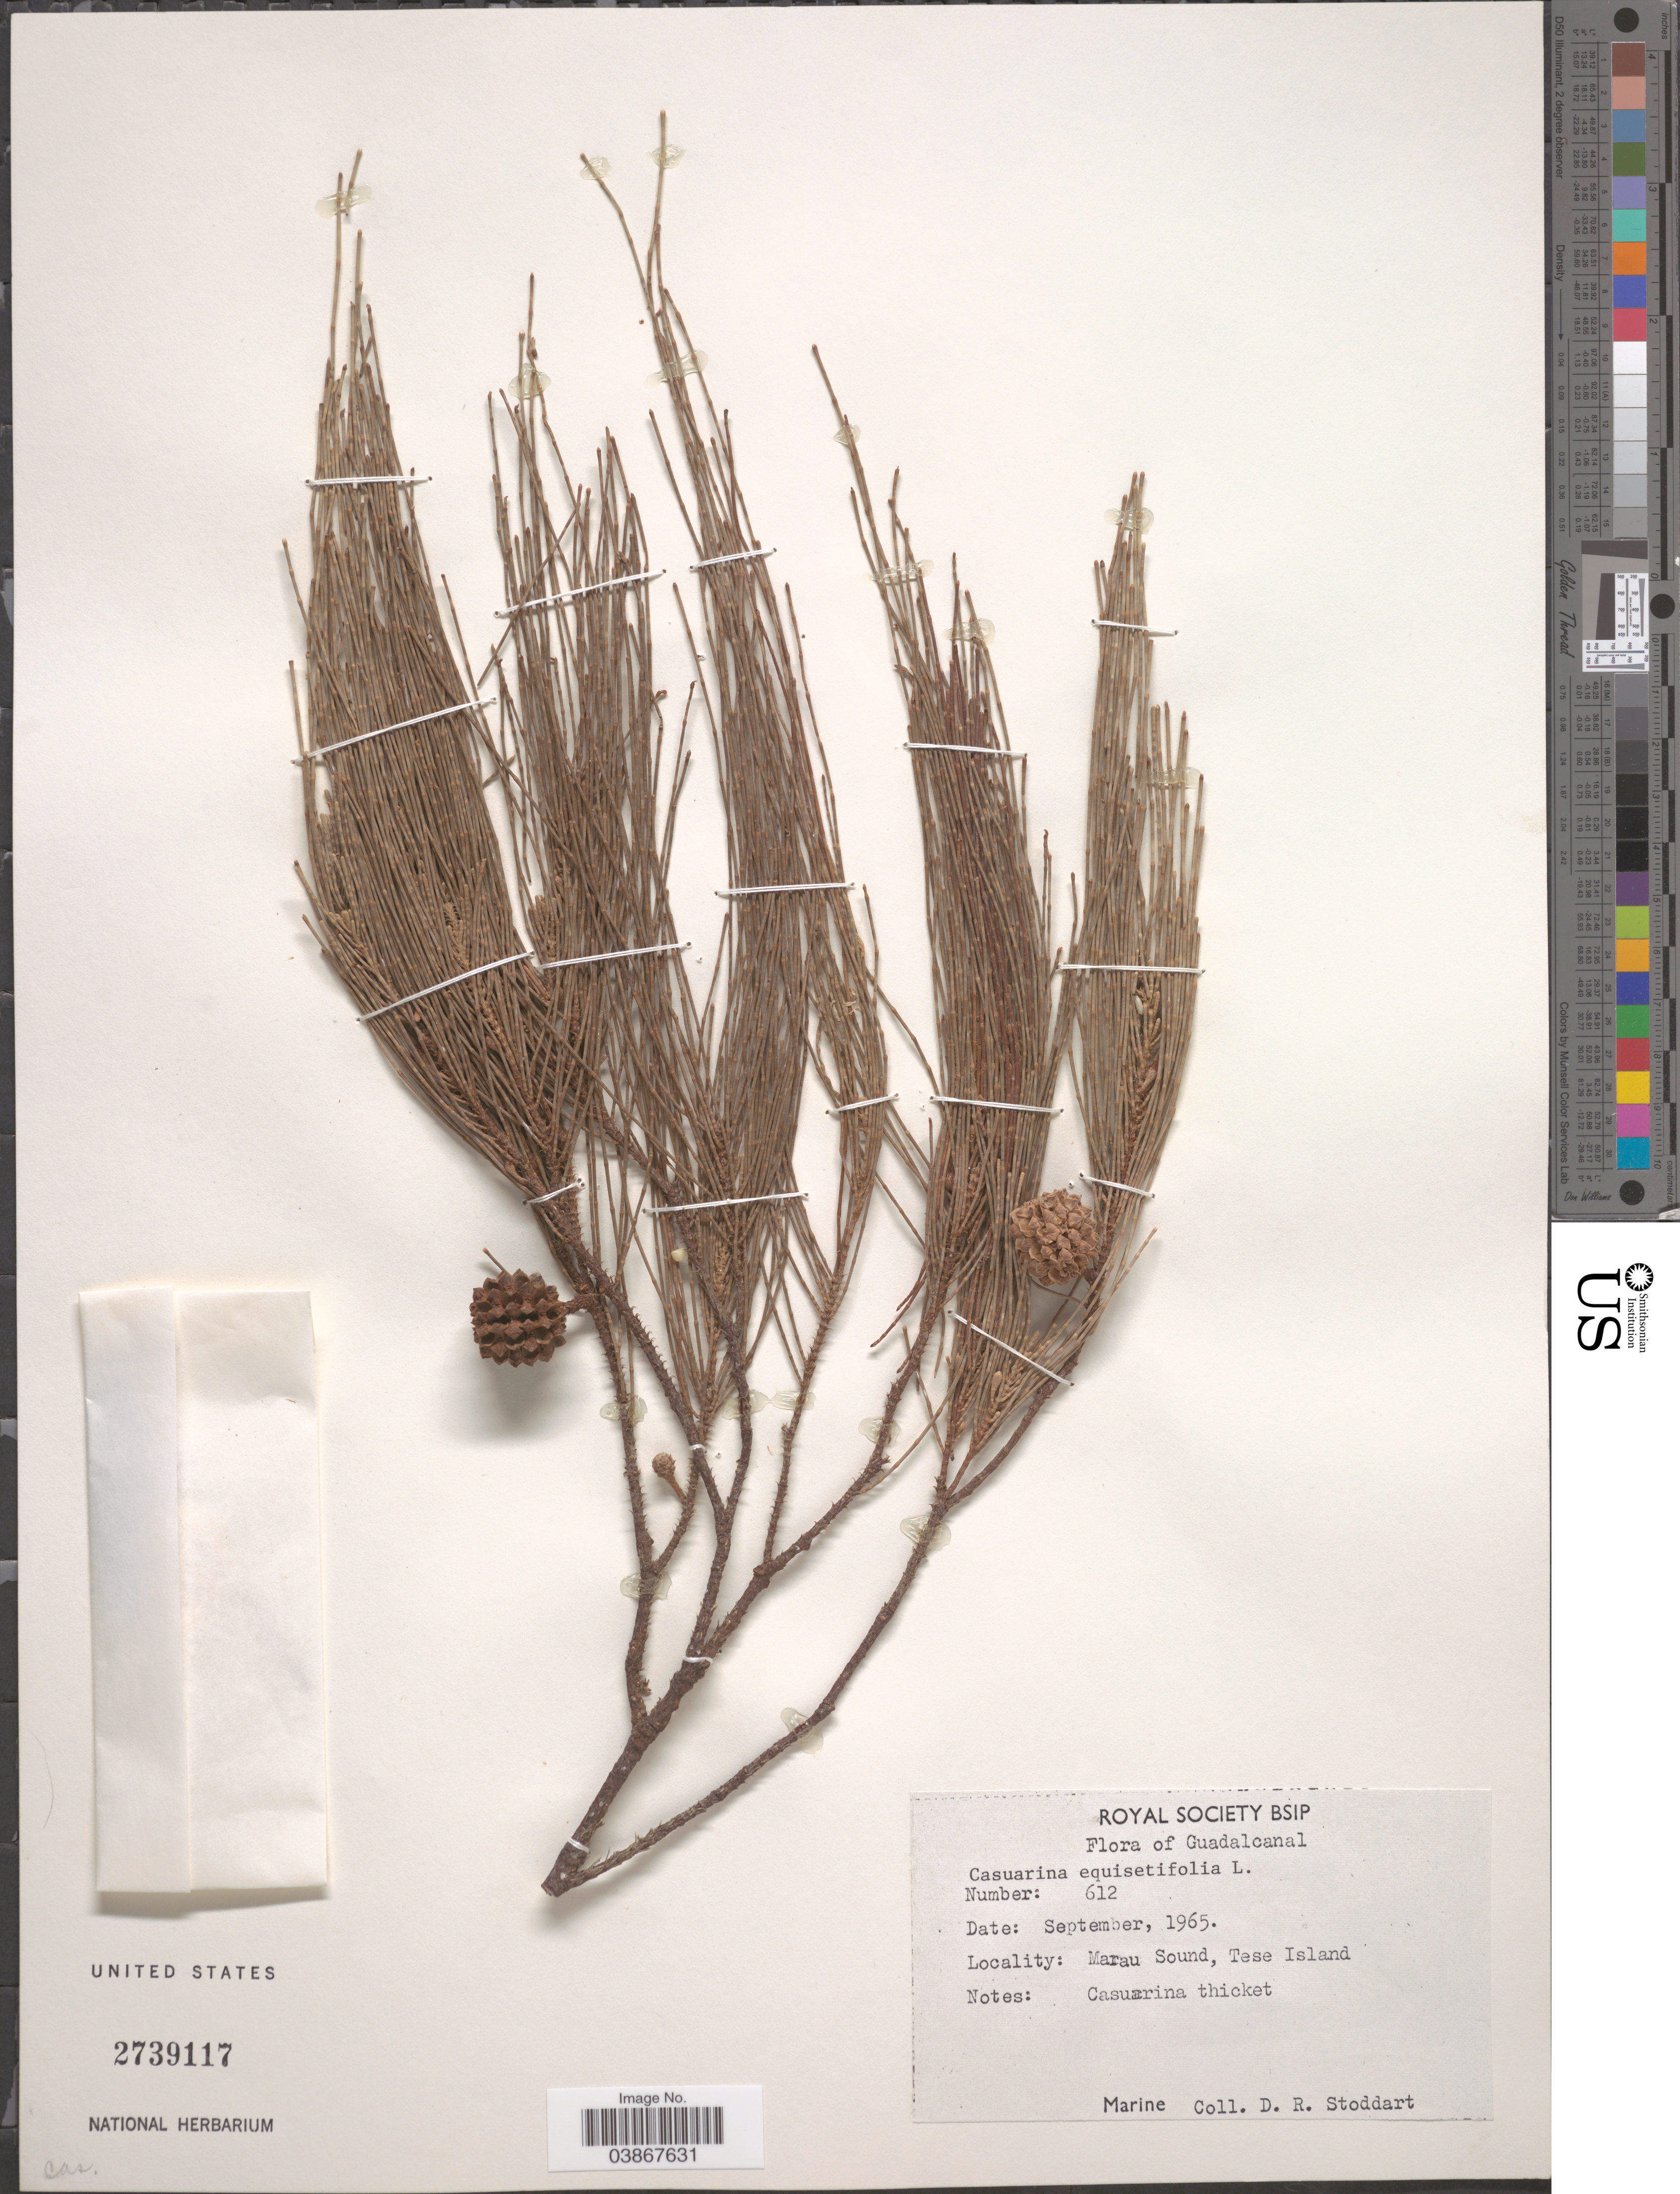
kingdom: Plantae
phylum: Tracheophyta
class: Magnoliopsida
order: Fagales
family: Casuarinaceae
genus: Casuarina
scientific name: Casuarina equisetifolia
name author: L.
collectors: D. R. Stoddart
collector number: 612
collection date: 1965-09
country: Solomon Islands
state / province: Solomon Islands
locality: Guadalcanal. Marau Sound, Tese Island.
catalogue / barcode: US 2739117